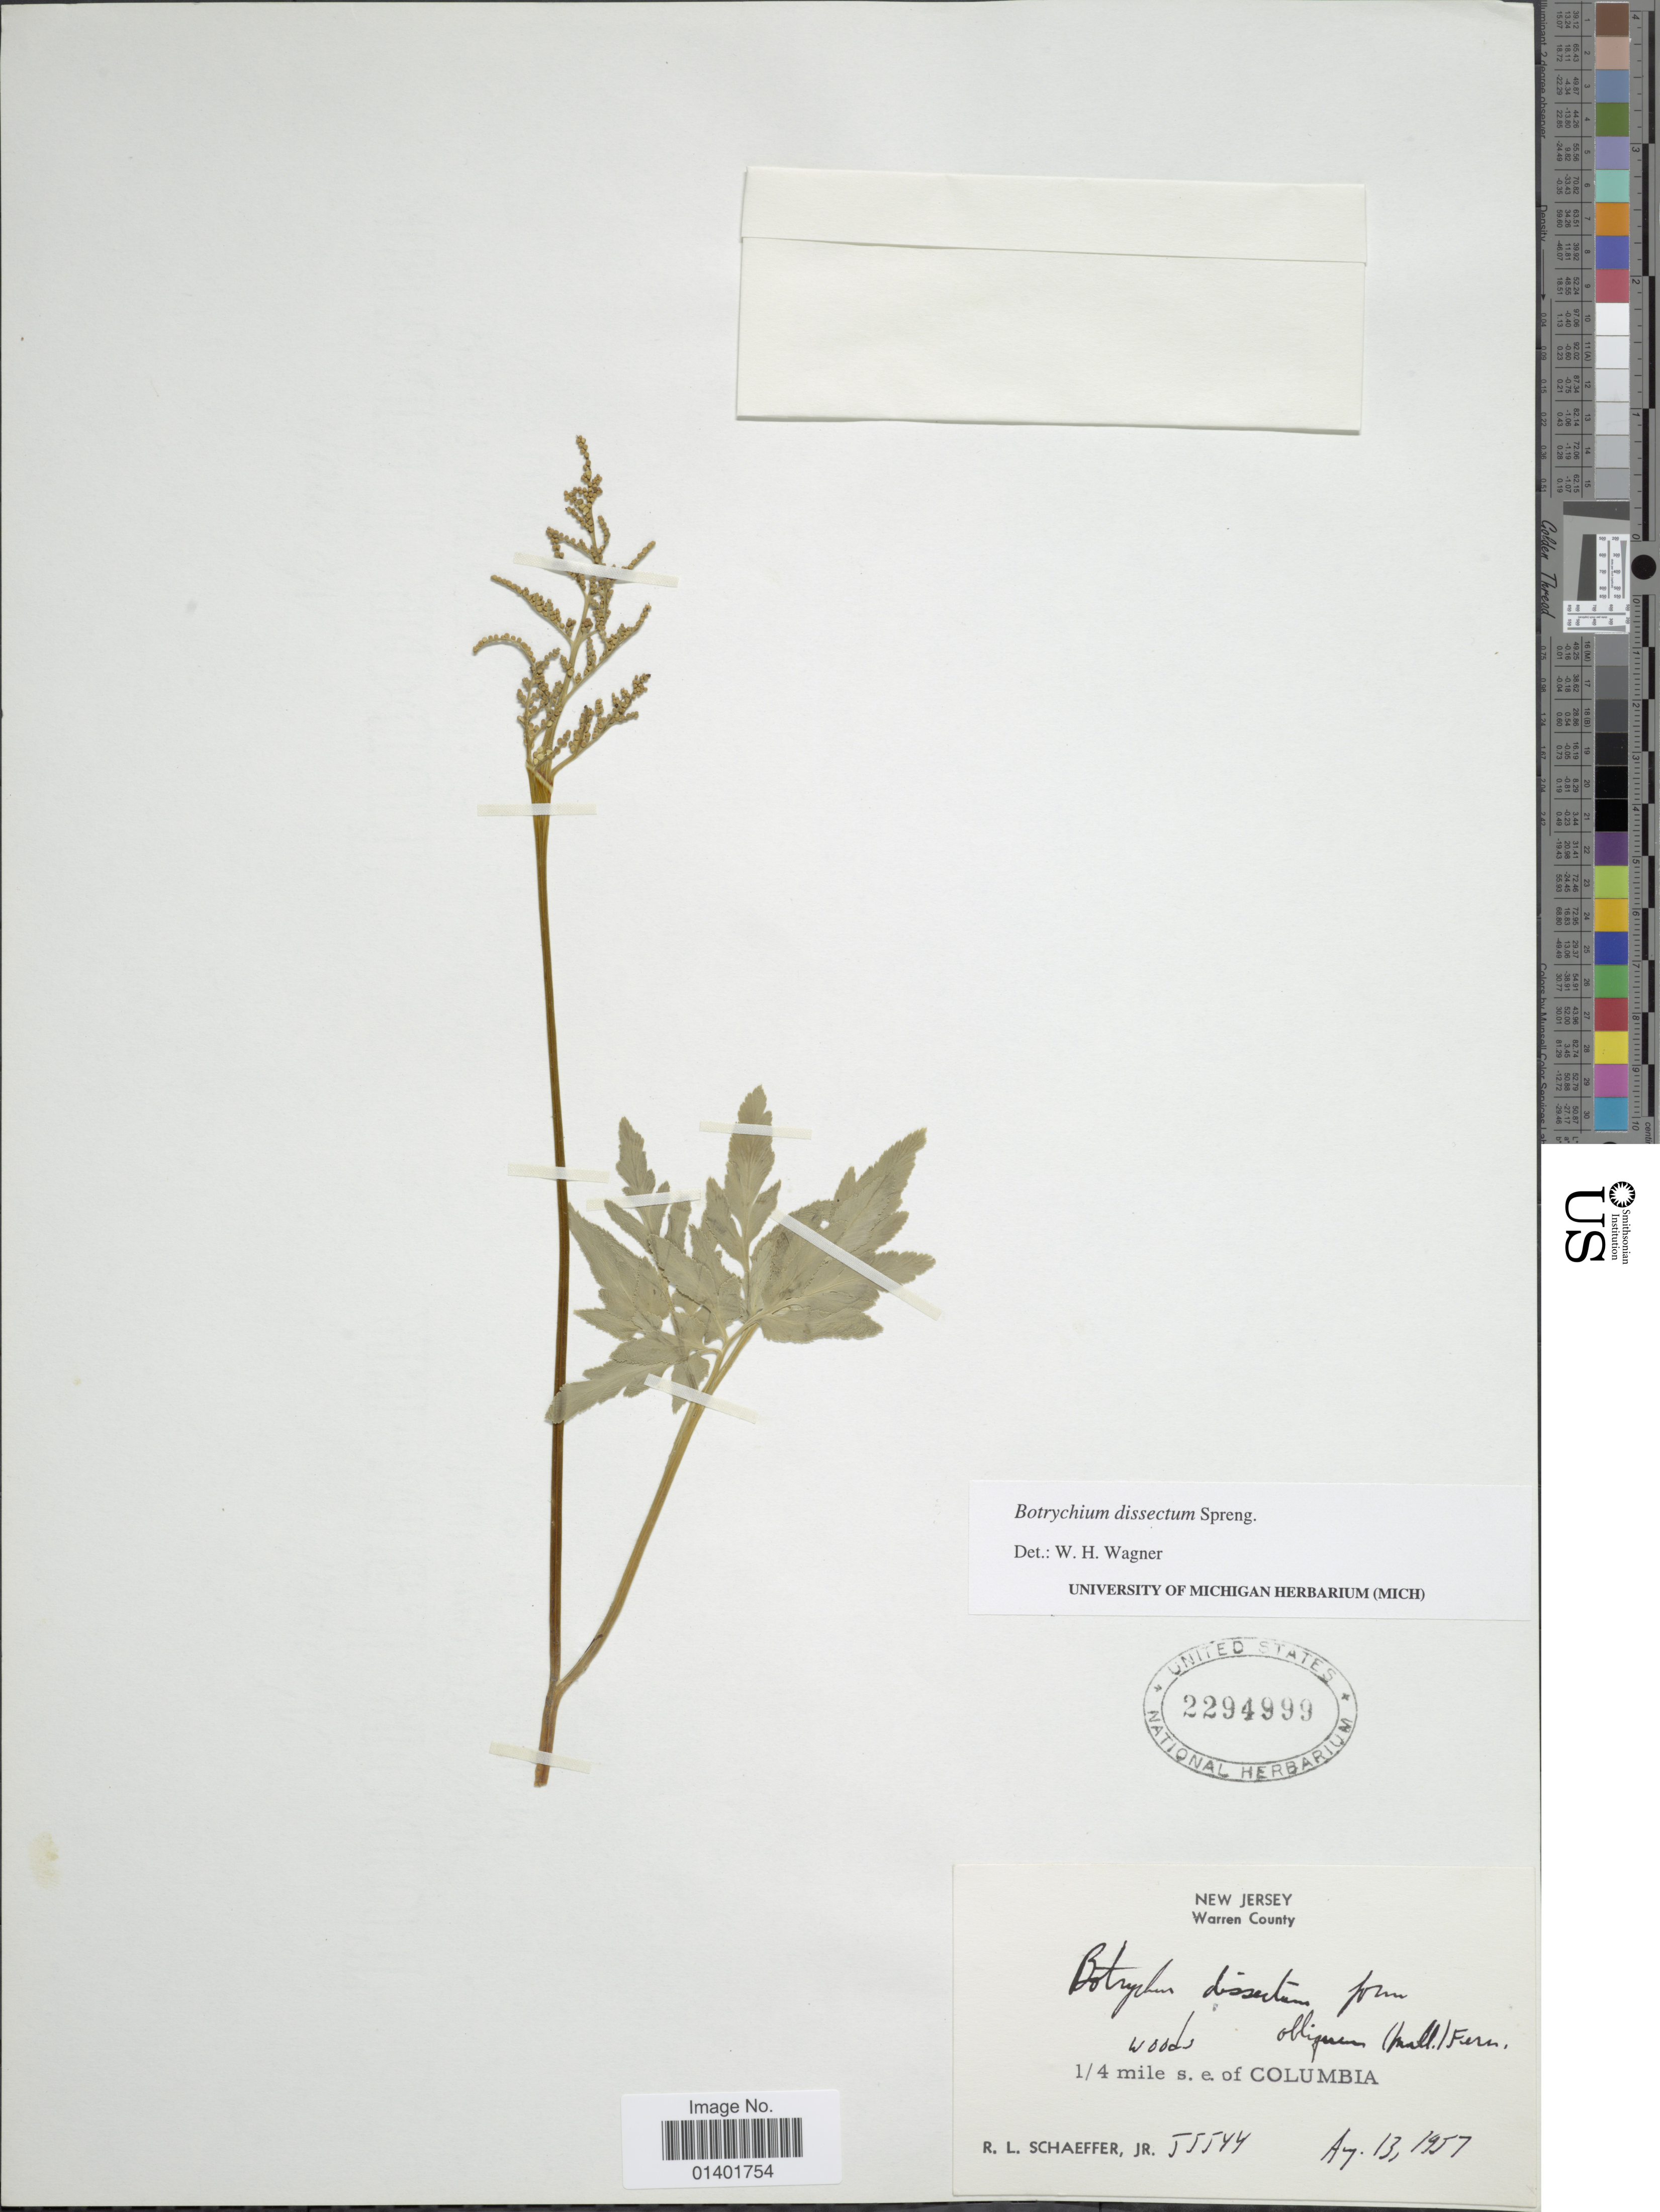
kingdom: Plantae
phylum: Tracheophyta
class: Polypodiopsida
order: Ophioglossales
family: Ophioglossaceae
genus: Botrychium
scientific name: Botrychium dissectum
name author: Spreng.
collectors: R. L. Schaeffer Jr.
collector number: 55544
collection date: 1957-08-13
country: United States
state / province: New Jersey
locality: Warren County, 1/4 miles s.e. of Columbia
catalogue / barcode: US 2294999